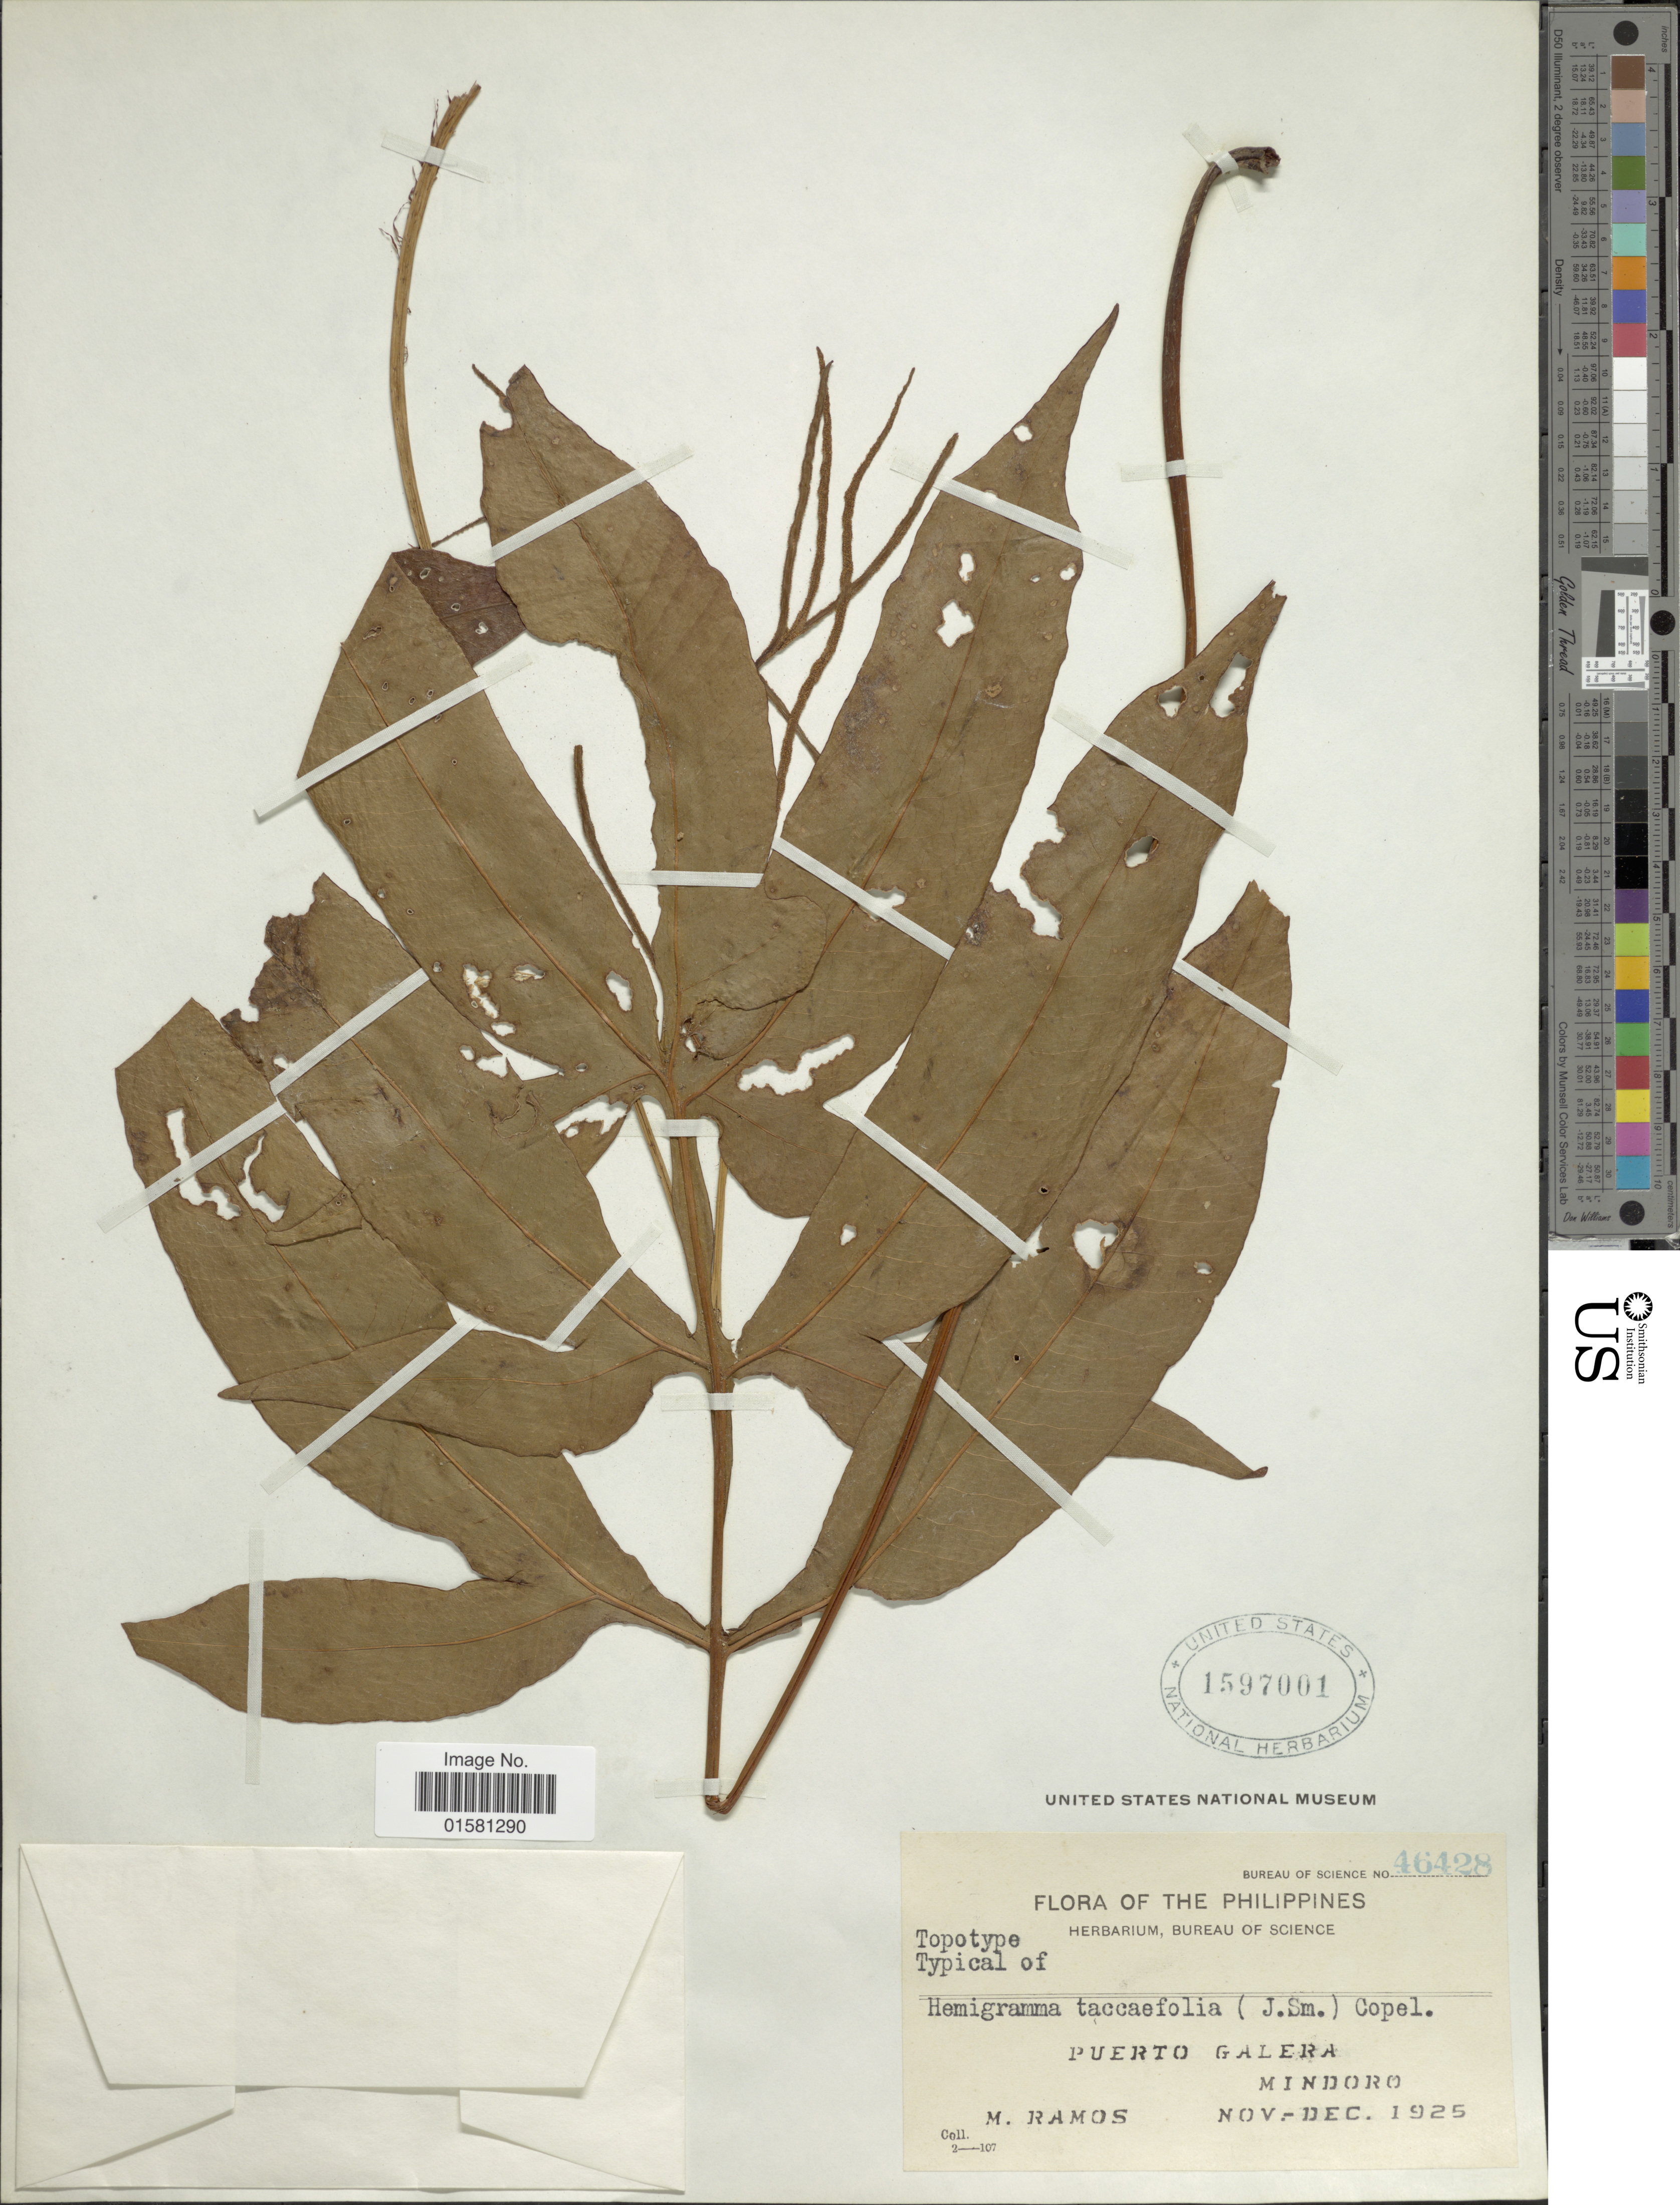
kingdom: Plantae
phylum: Tracheophyta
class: Polypodiopsida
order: Polypodiales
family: Tectariaceae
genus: Tectaria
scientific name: Tectaria taccifolia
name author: (Fée) M.G. Price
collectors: M. Ramos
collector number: Bureau fo Science no. 46428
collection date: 1925-11/1925-12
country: Philippines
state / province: Mimaropa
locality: Philippines, Puerto Galera, Mindoro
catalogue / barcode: US 1597001